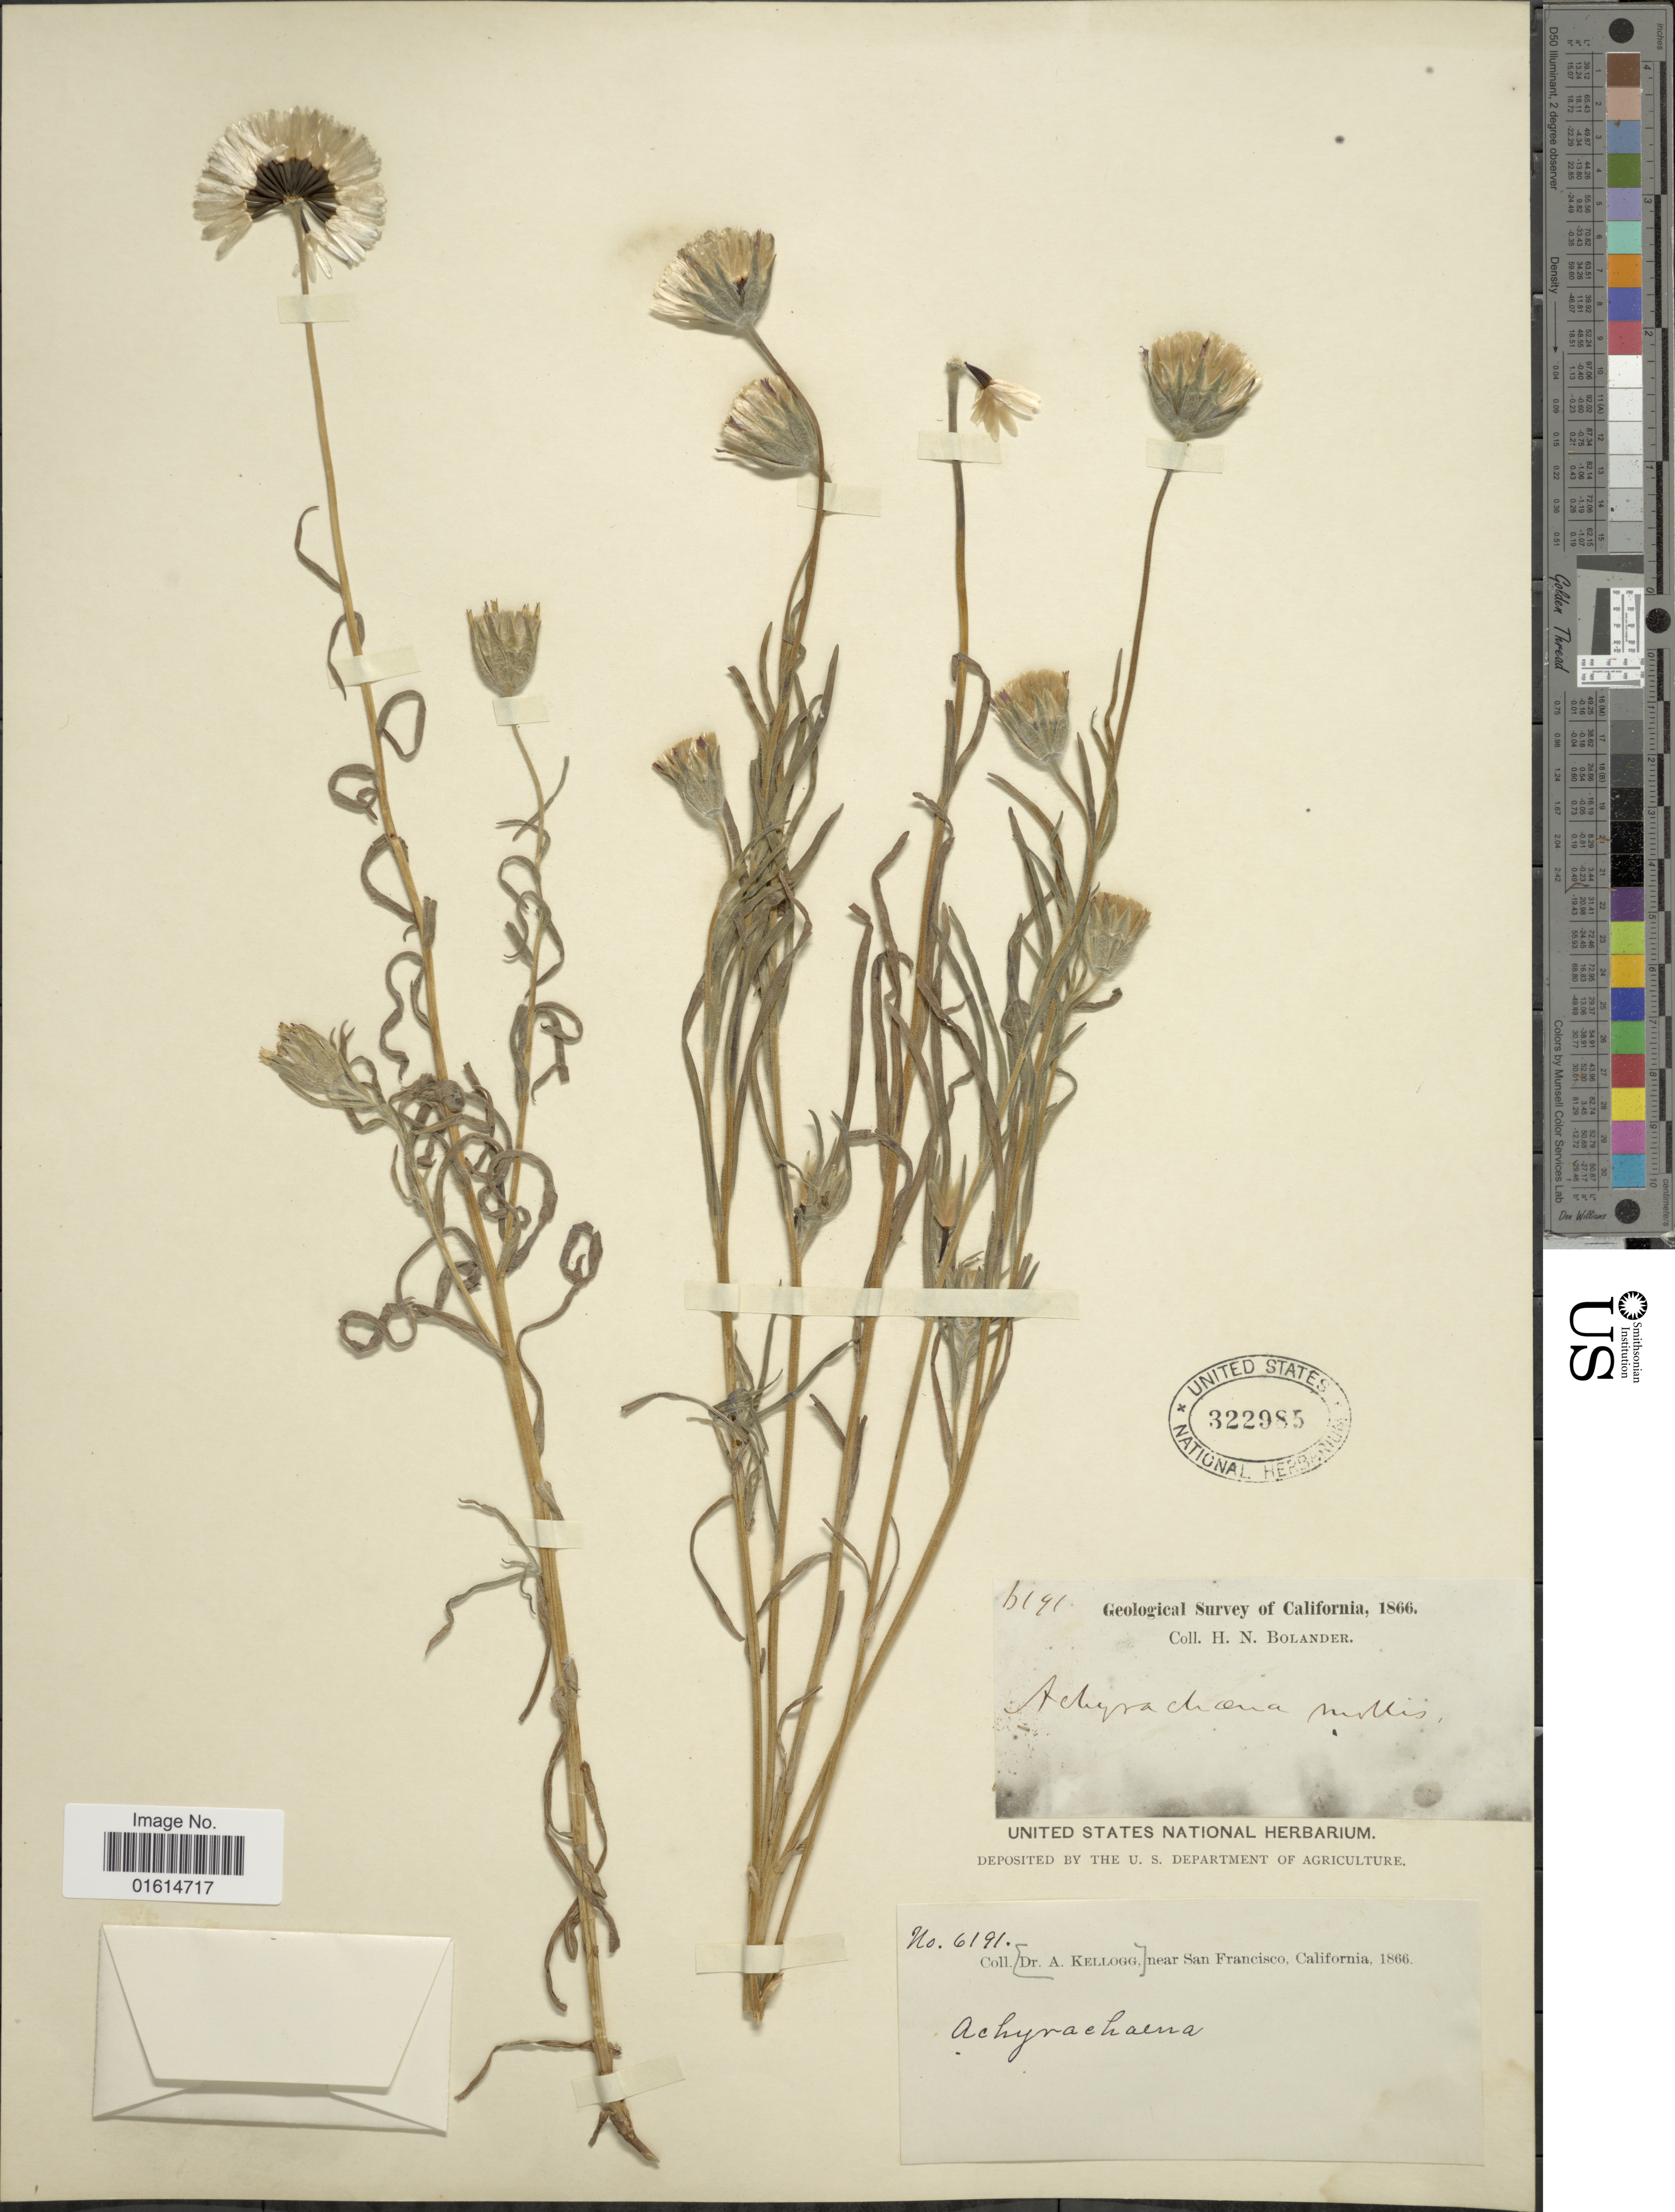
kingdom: Plantae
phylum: Tracheophyta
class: Magnoliopsida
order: Asterales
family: Asteraceae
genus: Achyrachaena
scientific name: Achyrachaena mollis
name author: Schauer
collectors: H. Bolander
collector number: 6191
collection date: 1866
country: United States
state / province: California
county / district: San Francisco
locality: Near San Francisco, California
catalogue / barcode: US 322985